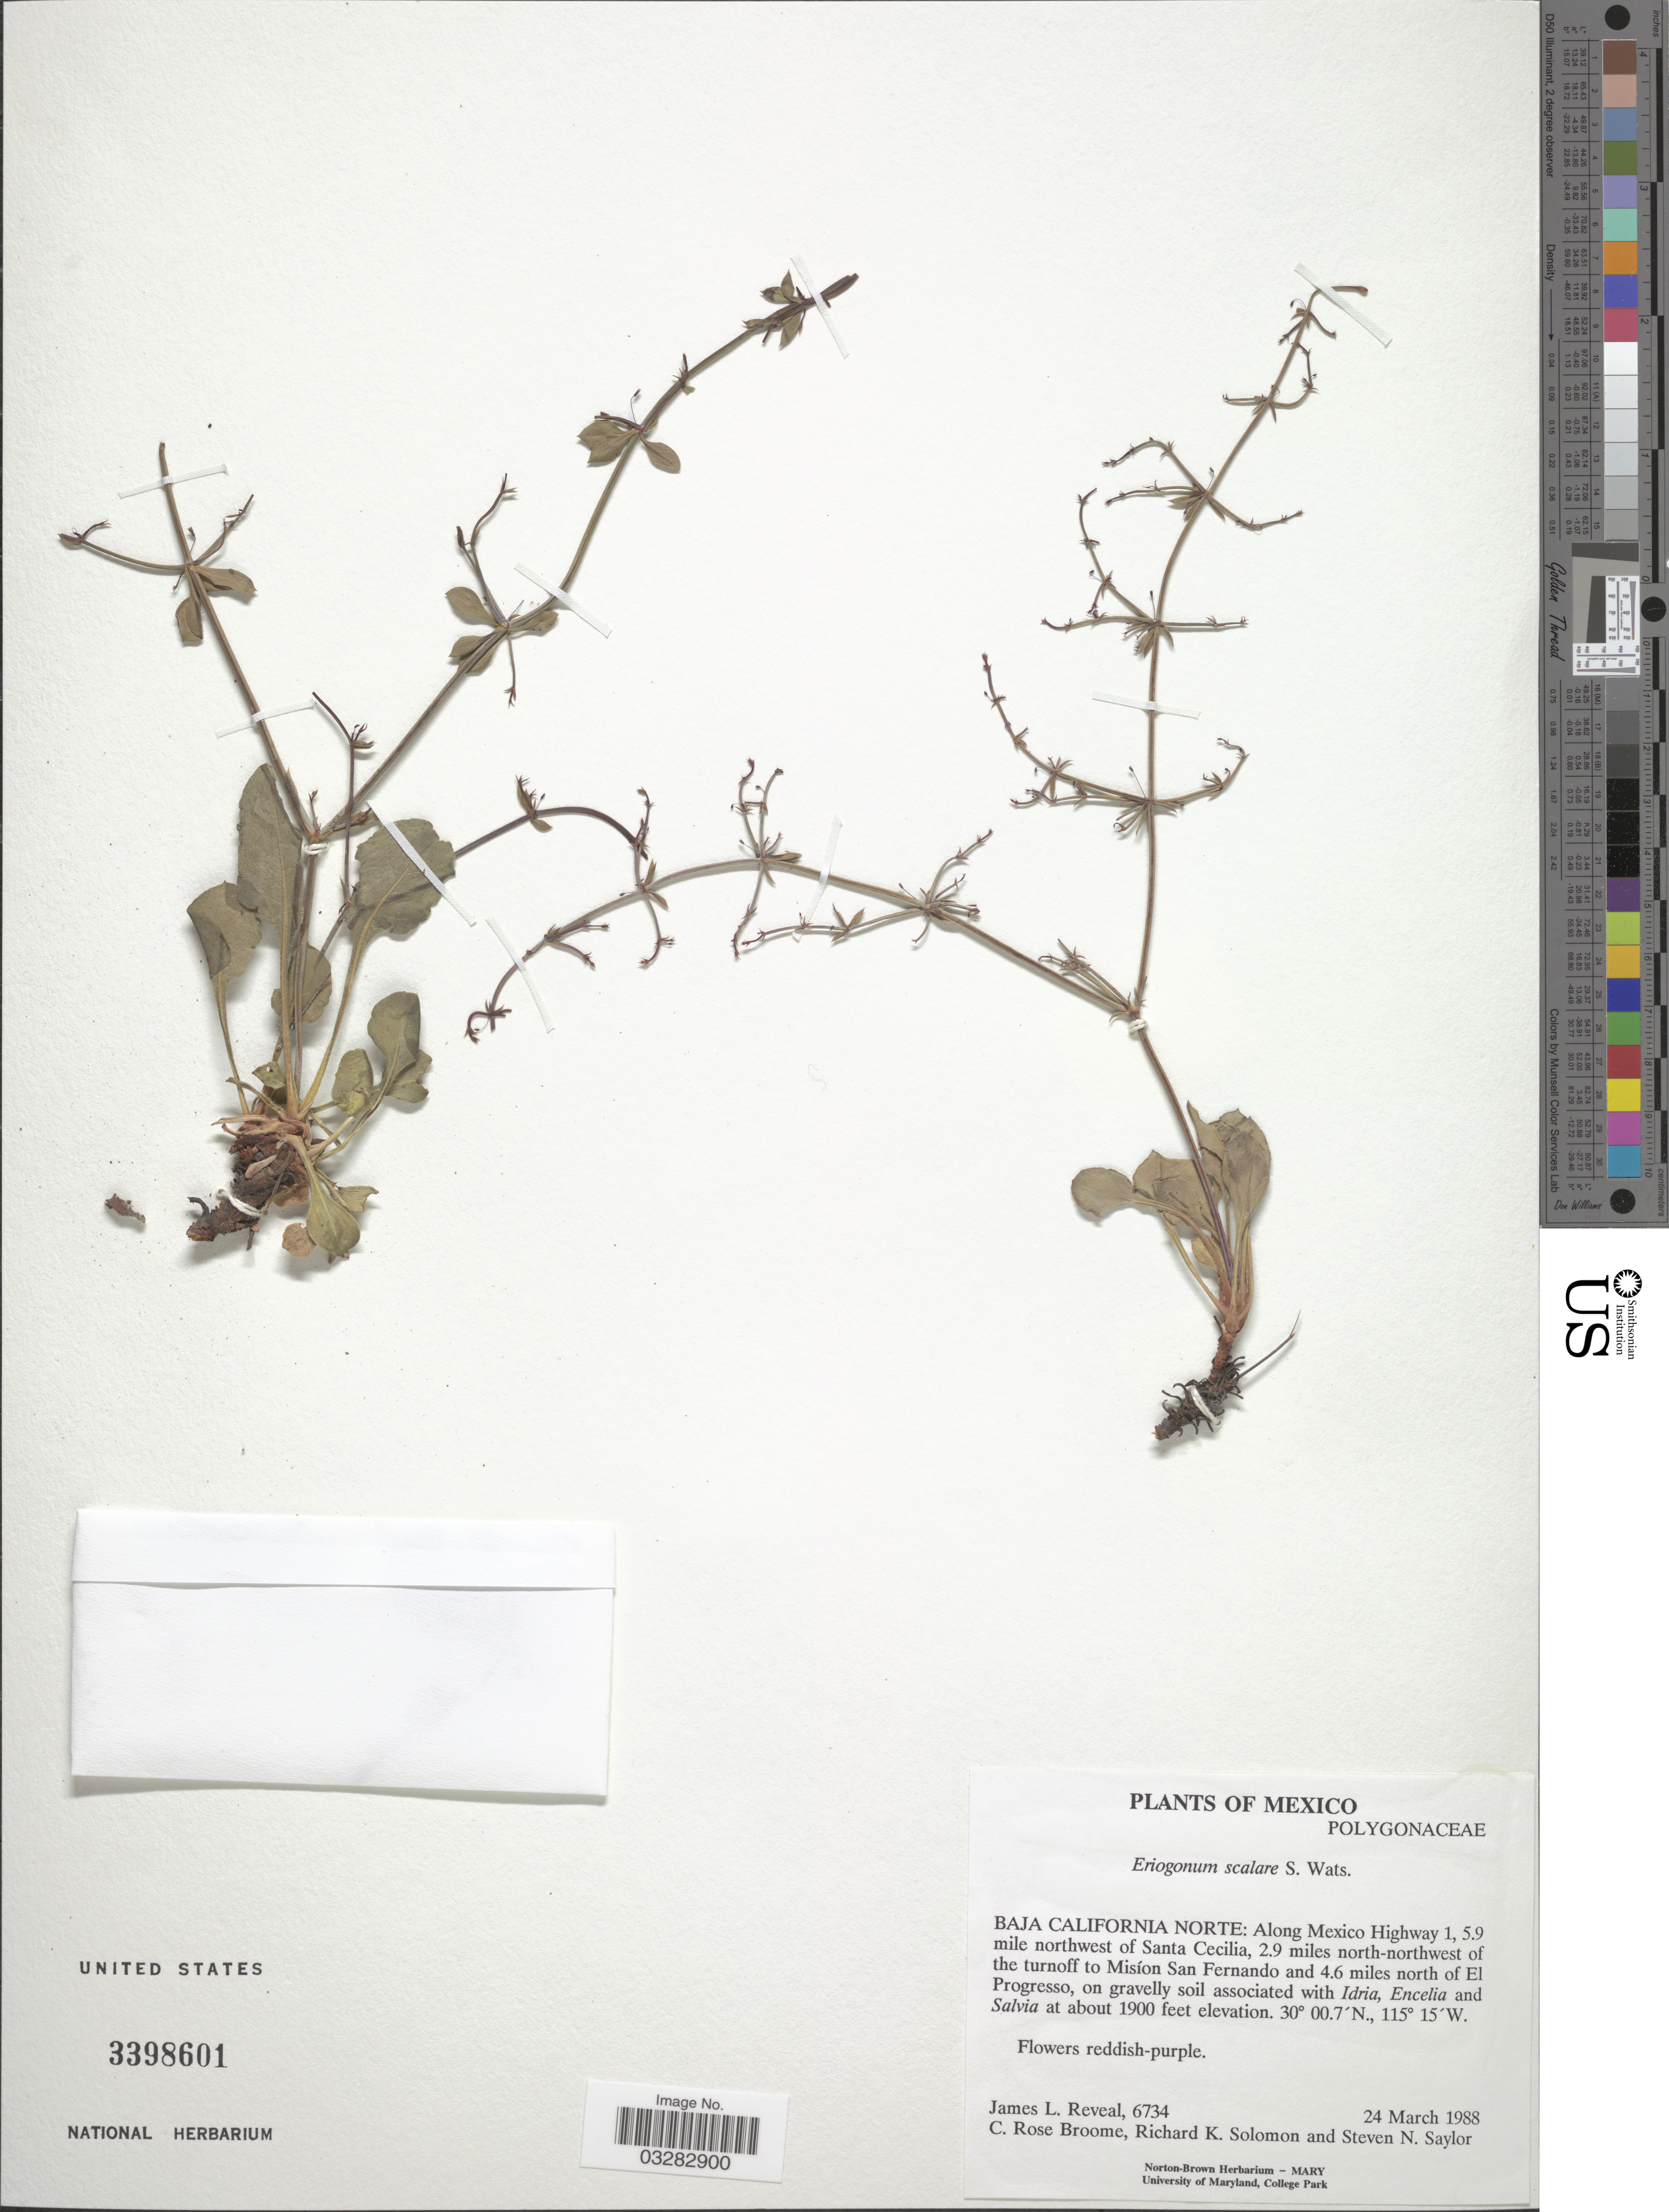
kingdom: Plantae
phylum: Tracheophyta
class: Magnoliopsida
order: Caryophyllales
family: Polygonaceae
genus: Eriogonum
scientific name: Eriogonum scalare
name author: S. Watson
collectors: J. L. Reveal, C. R. Broome, R. Solomon & S. Saylor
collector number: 6734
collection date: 1988-03-24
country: Mexico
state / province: Baja California Norte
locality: Along Mexico Highway 1, 5.9 mile northwest of Santa Cecilia, 2.9 miles north-northwest of the turnoff to Misíon San Fernando and 4.6 miles north of El Progresso.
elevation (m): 579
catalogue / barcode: US 3398601